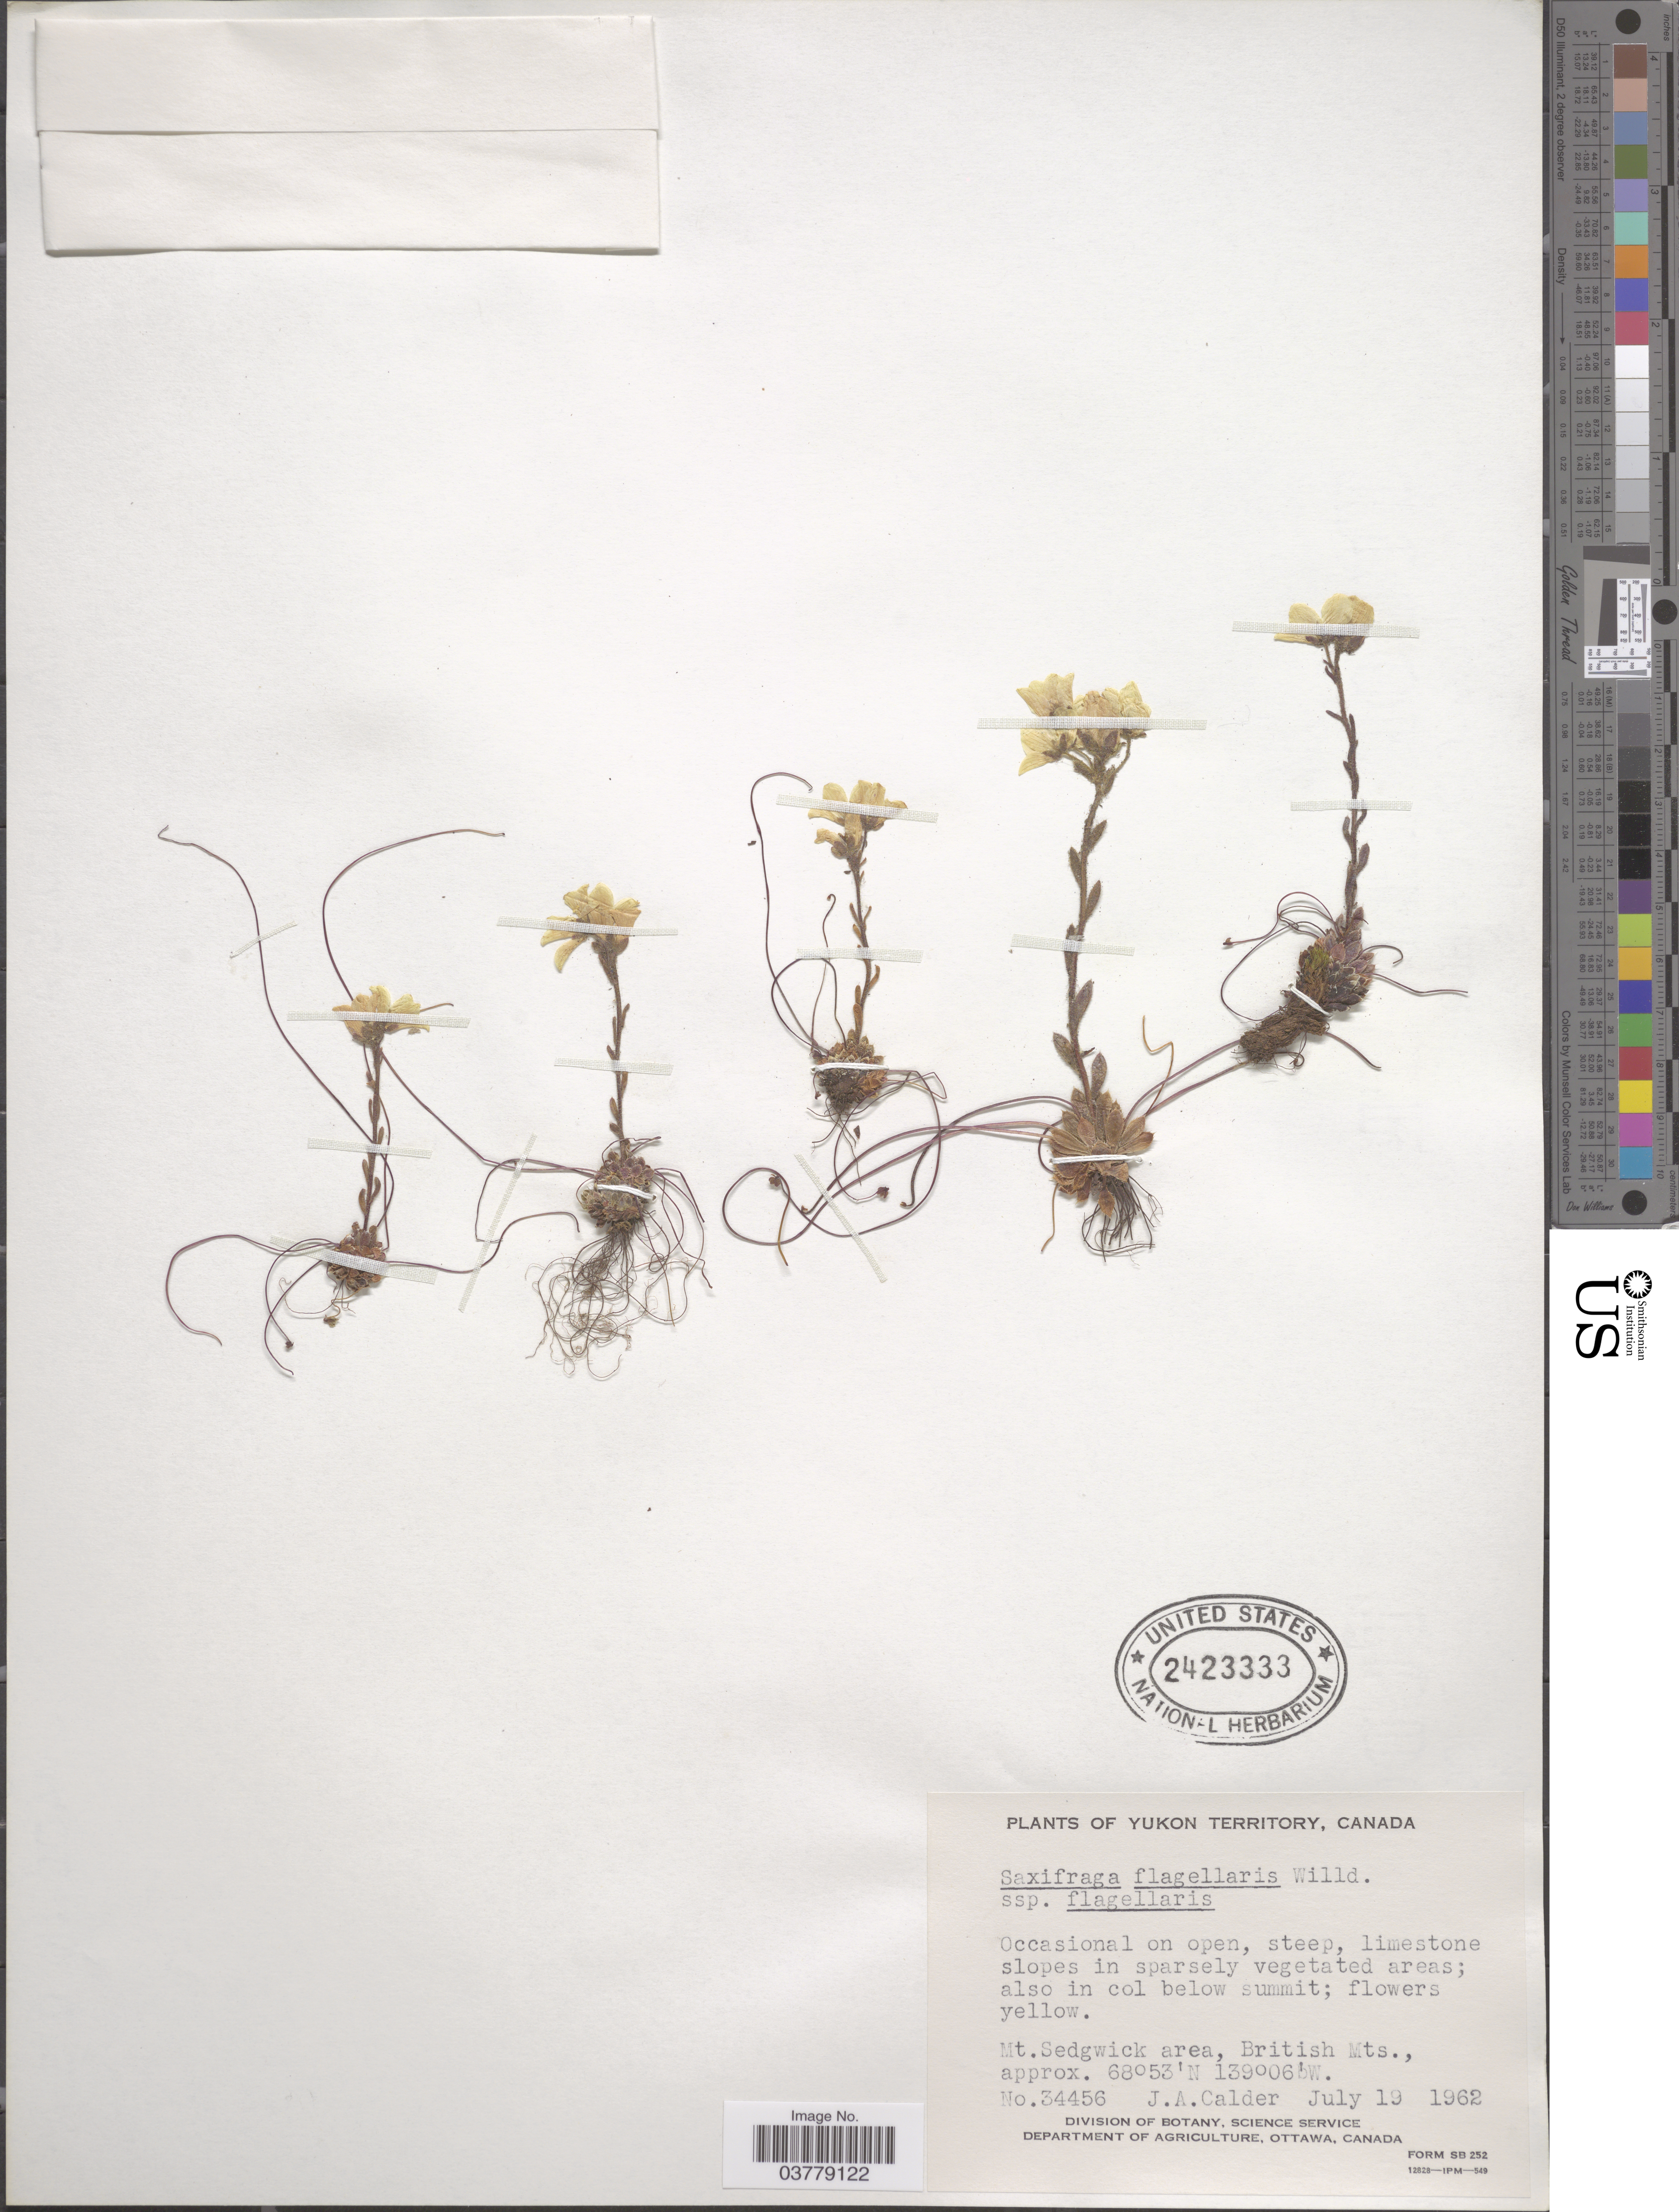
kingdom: Plantae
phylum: Tracheophyta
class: Magnoliopsida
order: Saxifragales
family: Saxifragaceae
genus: Saxifraga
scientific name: Saxifraga flagellaris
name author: Willd. ex Sternb.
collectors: J. A. Calder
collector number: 34456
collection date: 1962-07-19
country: Canada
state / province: Yukon Territory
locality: Mt. Sedgwick area, British Mts.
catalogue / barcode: US 2423333